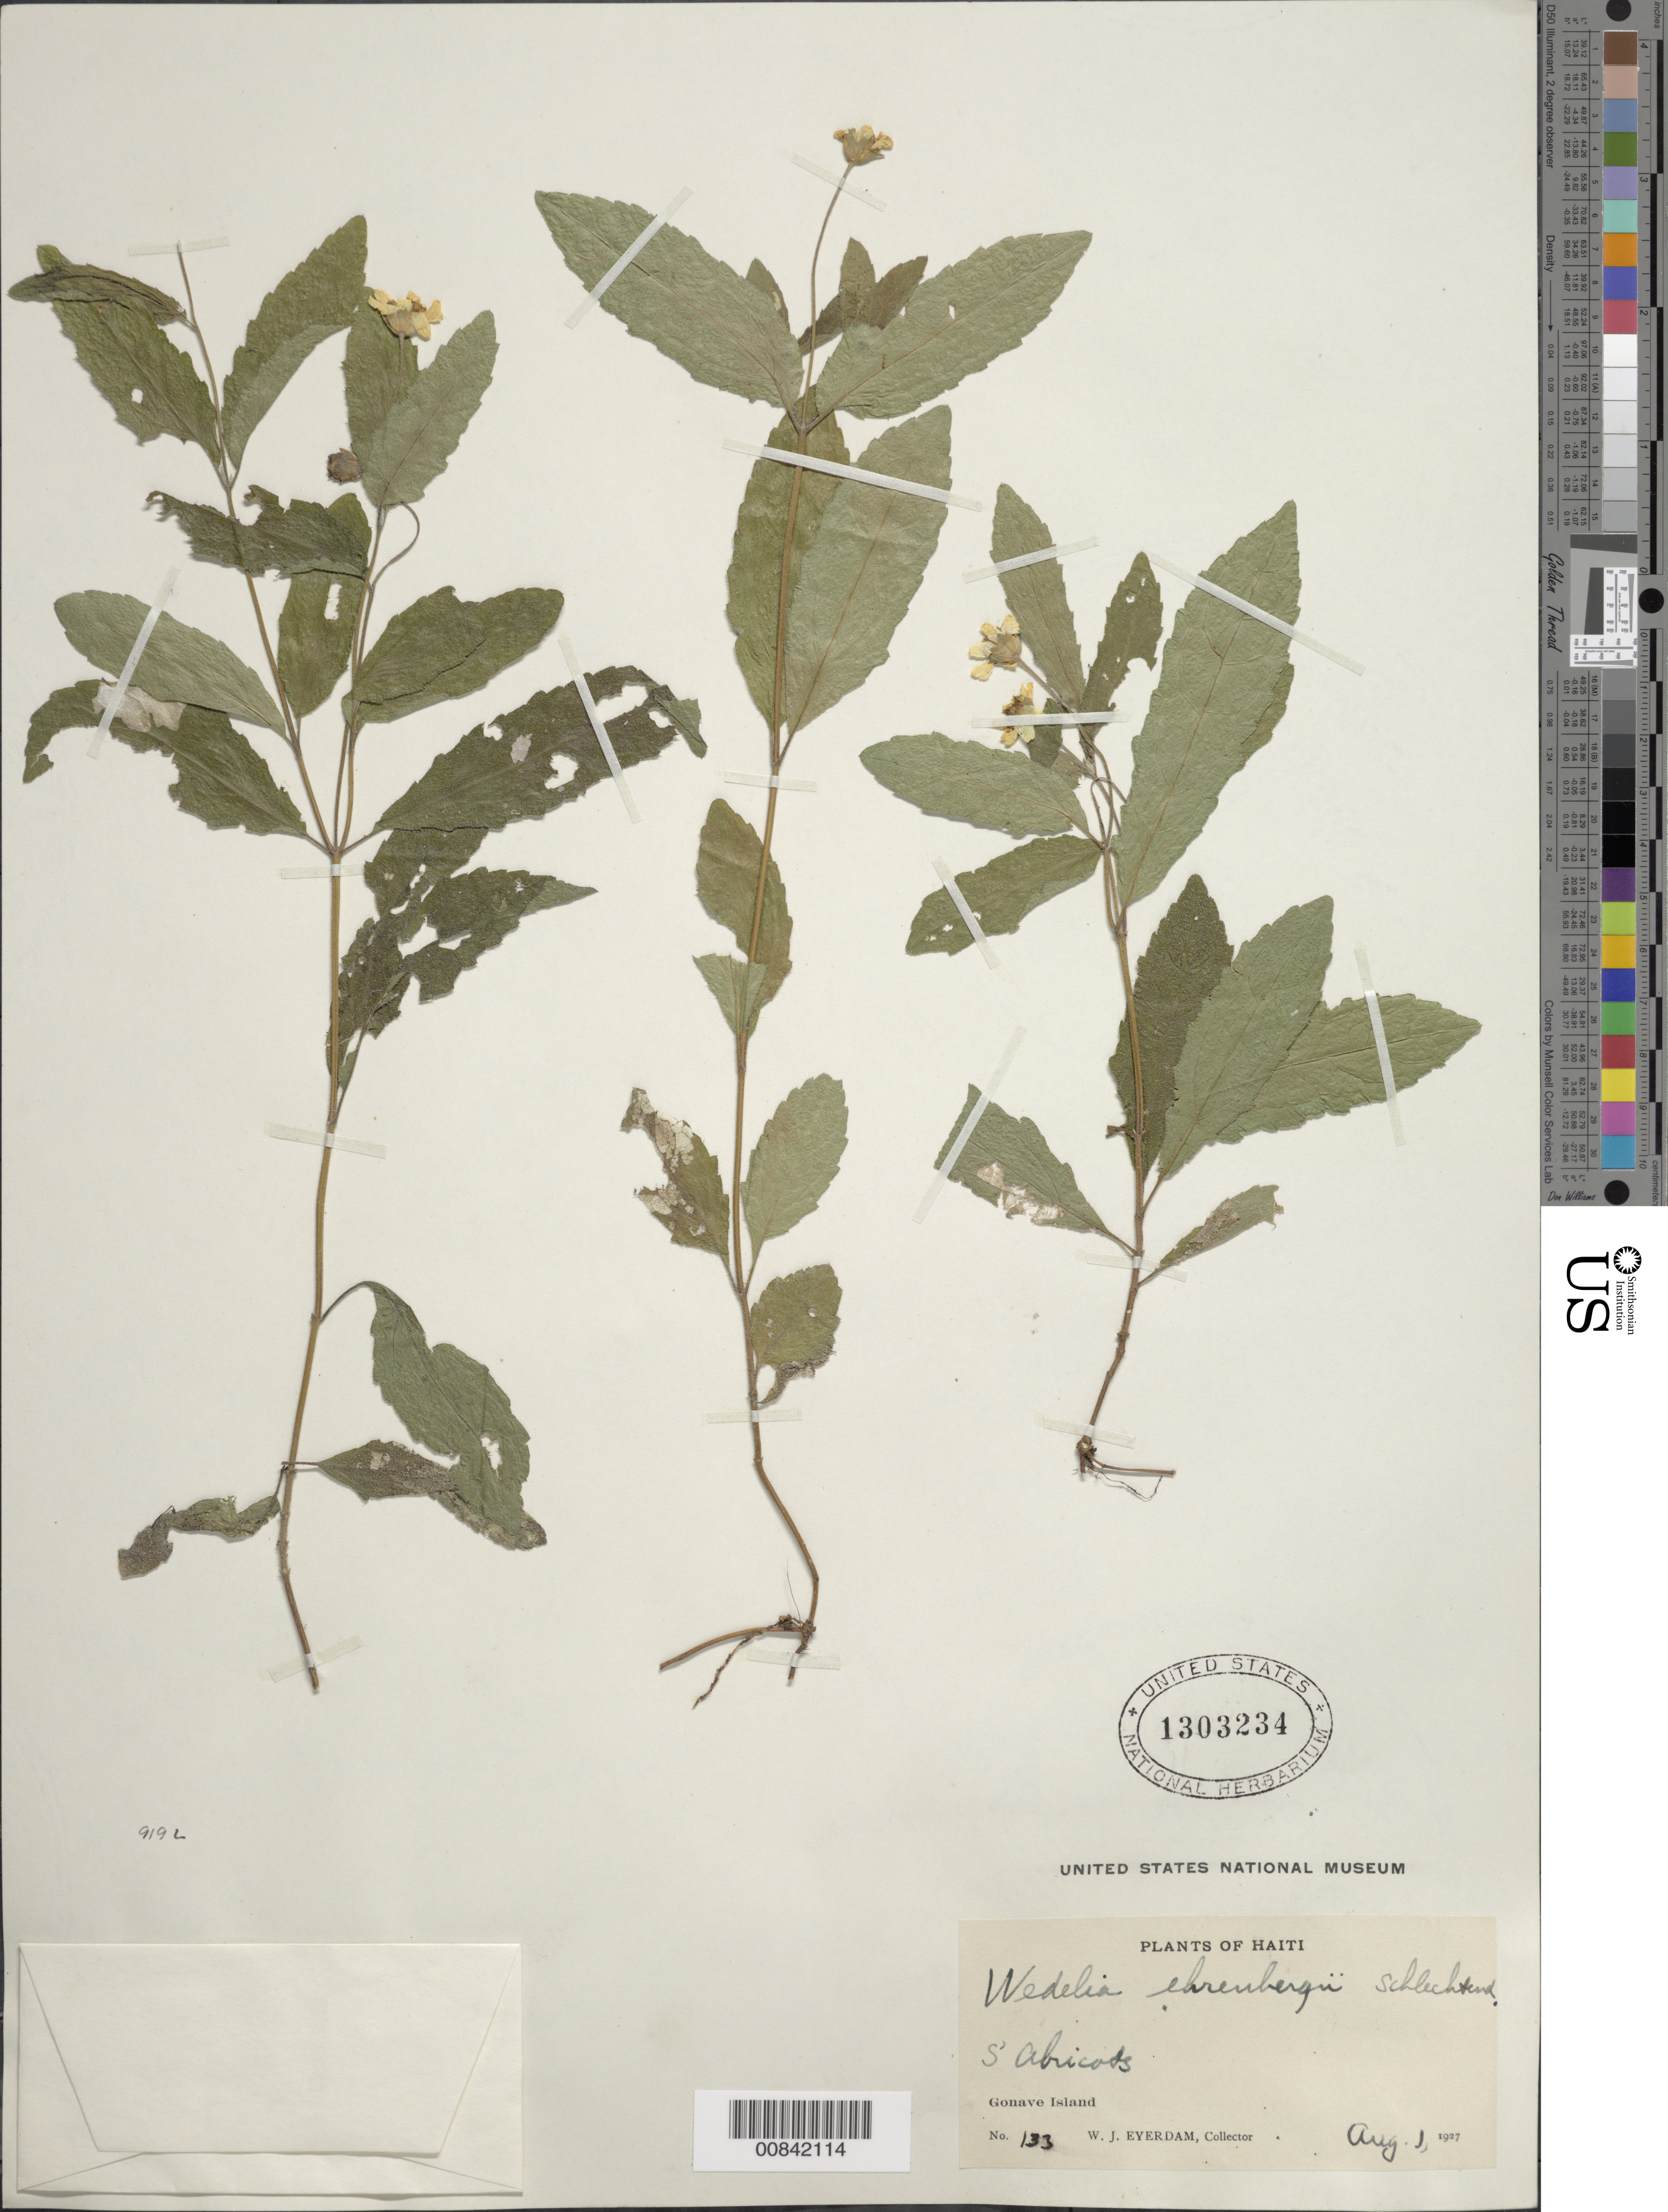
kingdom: Plantae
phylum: Tracheophyta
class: Magnoliopsida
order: Asterales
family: Asteraceae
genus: Wedelia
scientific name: Wedelia ehrenbergii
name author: Less.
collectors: W. J. Eyerdam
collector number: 133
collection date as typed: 01 Aug 1927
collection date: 1927-08-01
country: Haiti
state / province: Ouest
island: Île de la Gonâve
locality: L'Abricots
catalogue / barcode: US 1303234